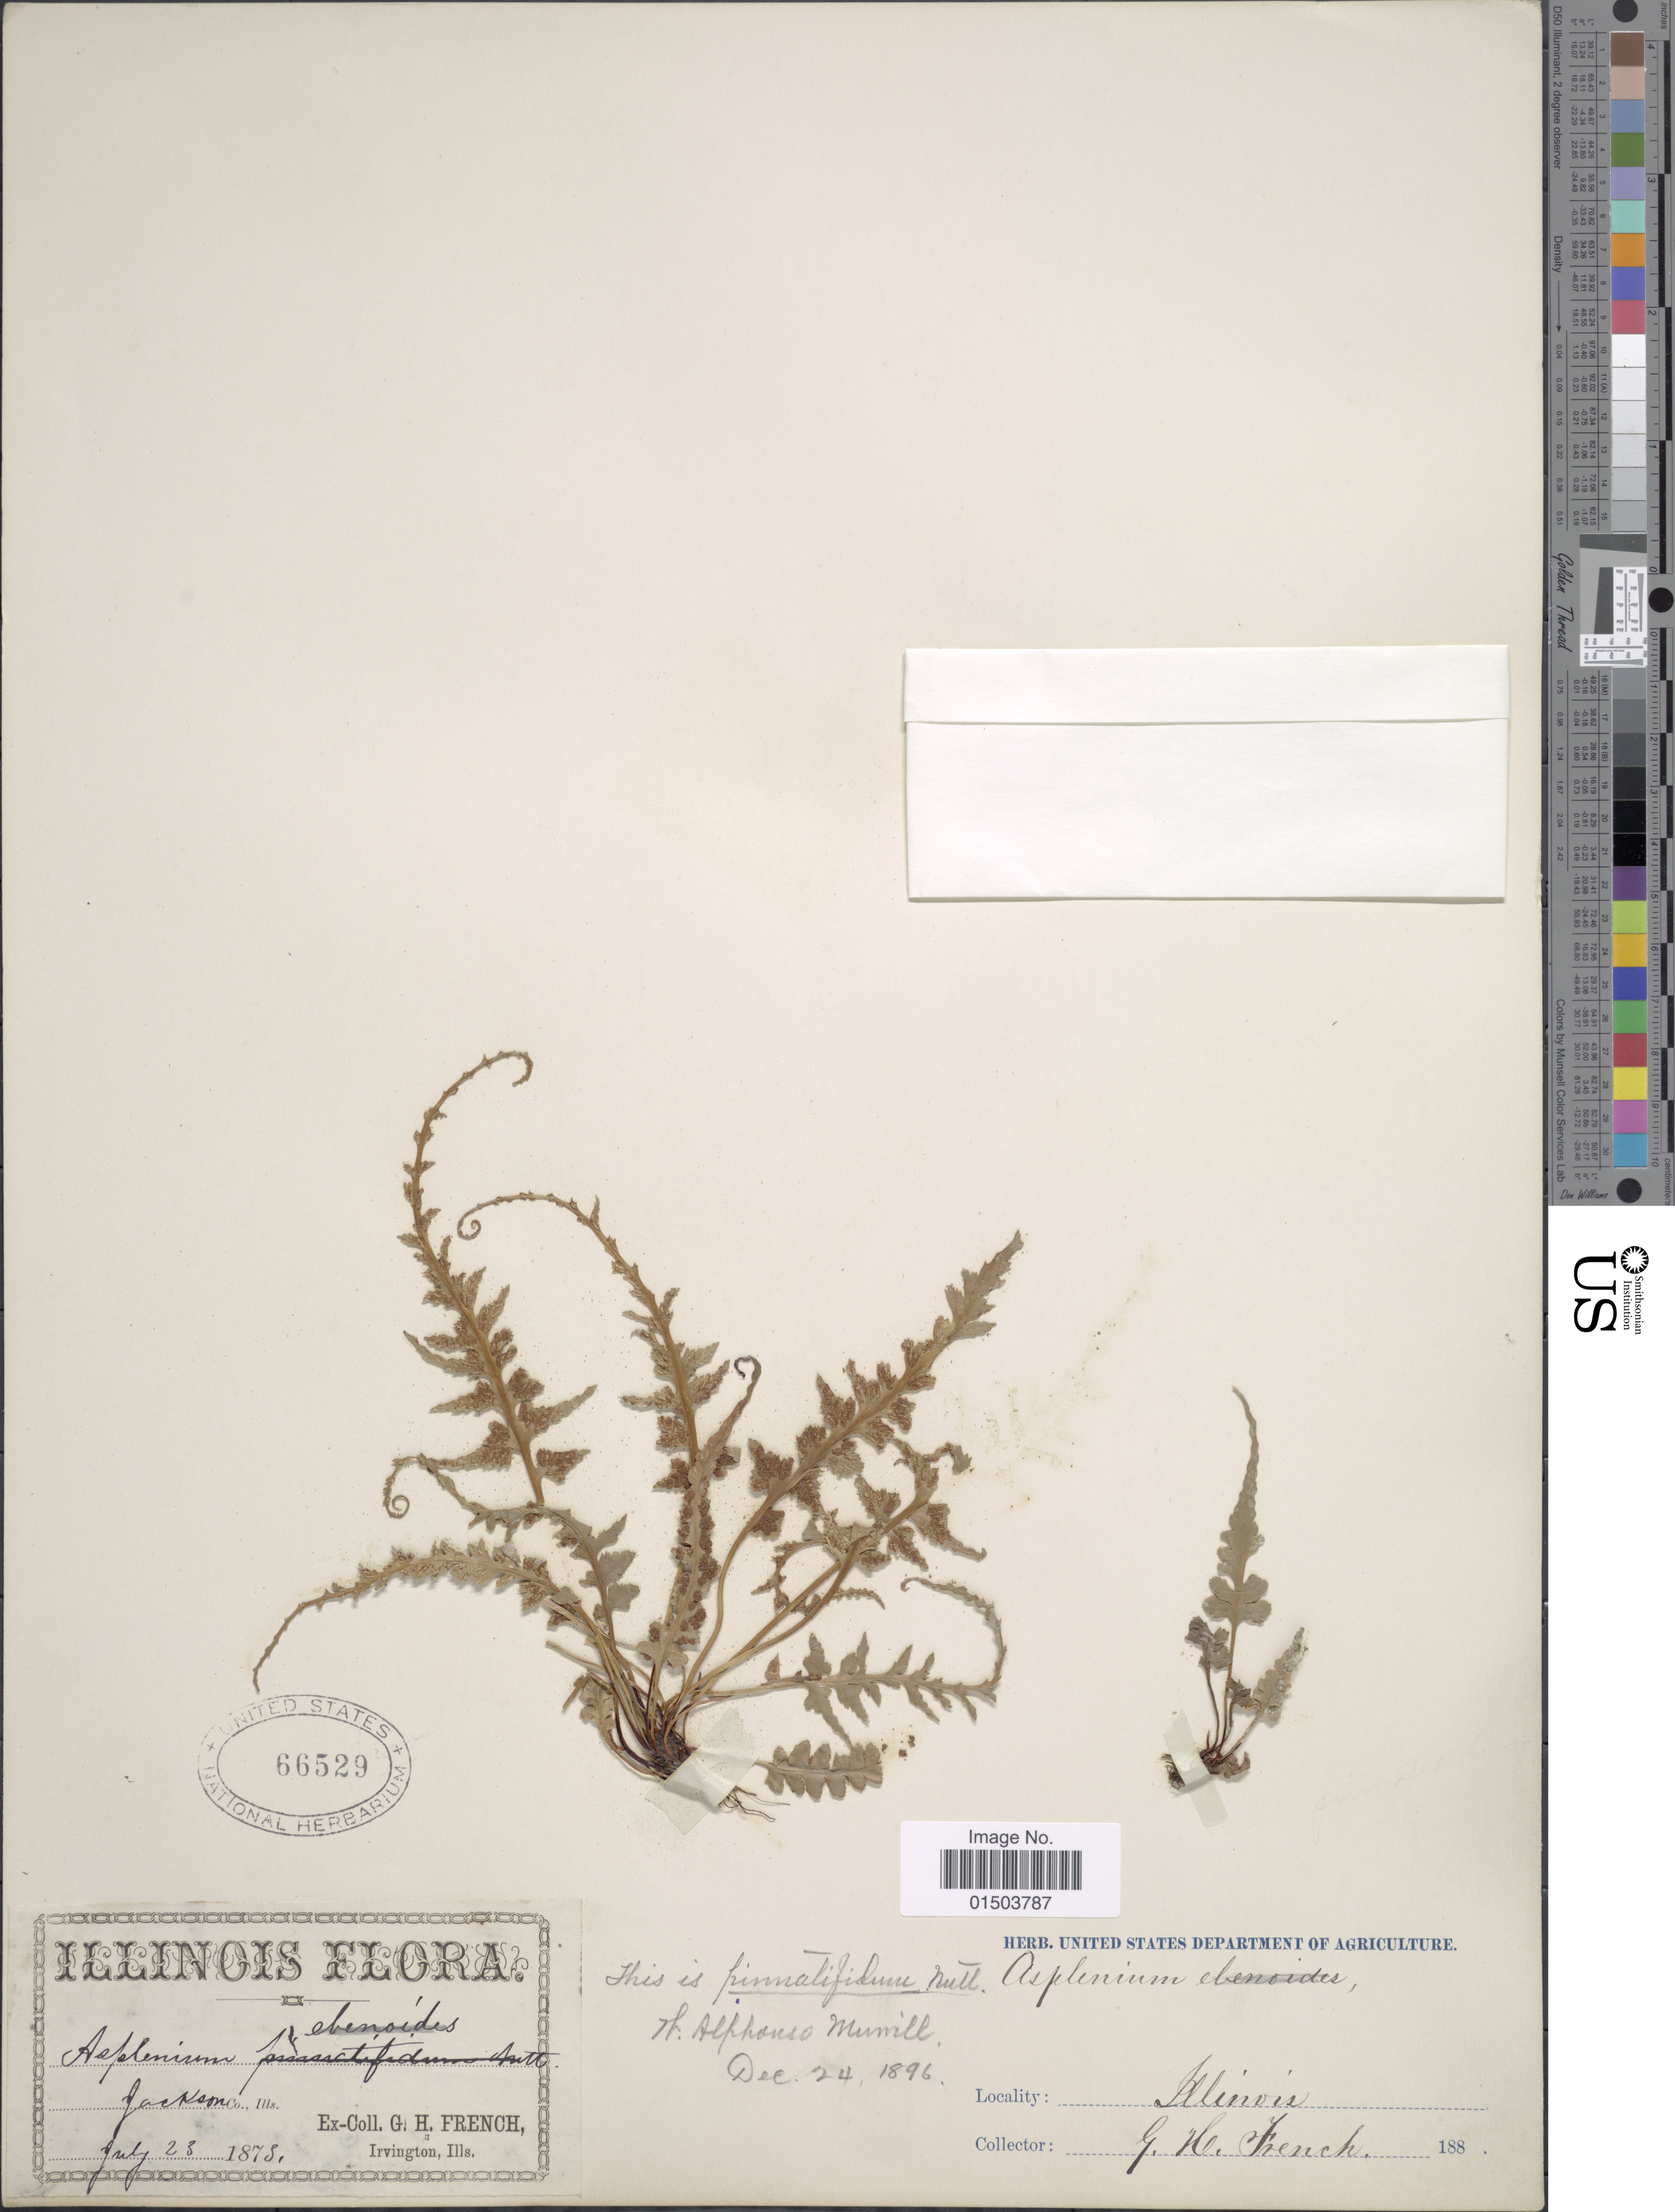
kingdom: Plantae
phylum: Tracheophyta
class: Polypodiopsida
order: Polypodiales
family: Aspleniaceae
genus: Asplenium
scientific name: Asplenium pinnatifidum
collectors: G. H. French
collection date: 1873-07-23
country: United States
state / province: Illinois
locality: Jackson Co.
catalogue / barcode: US 66529